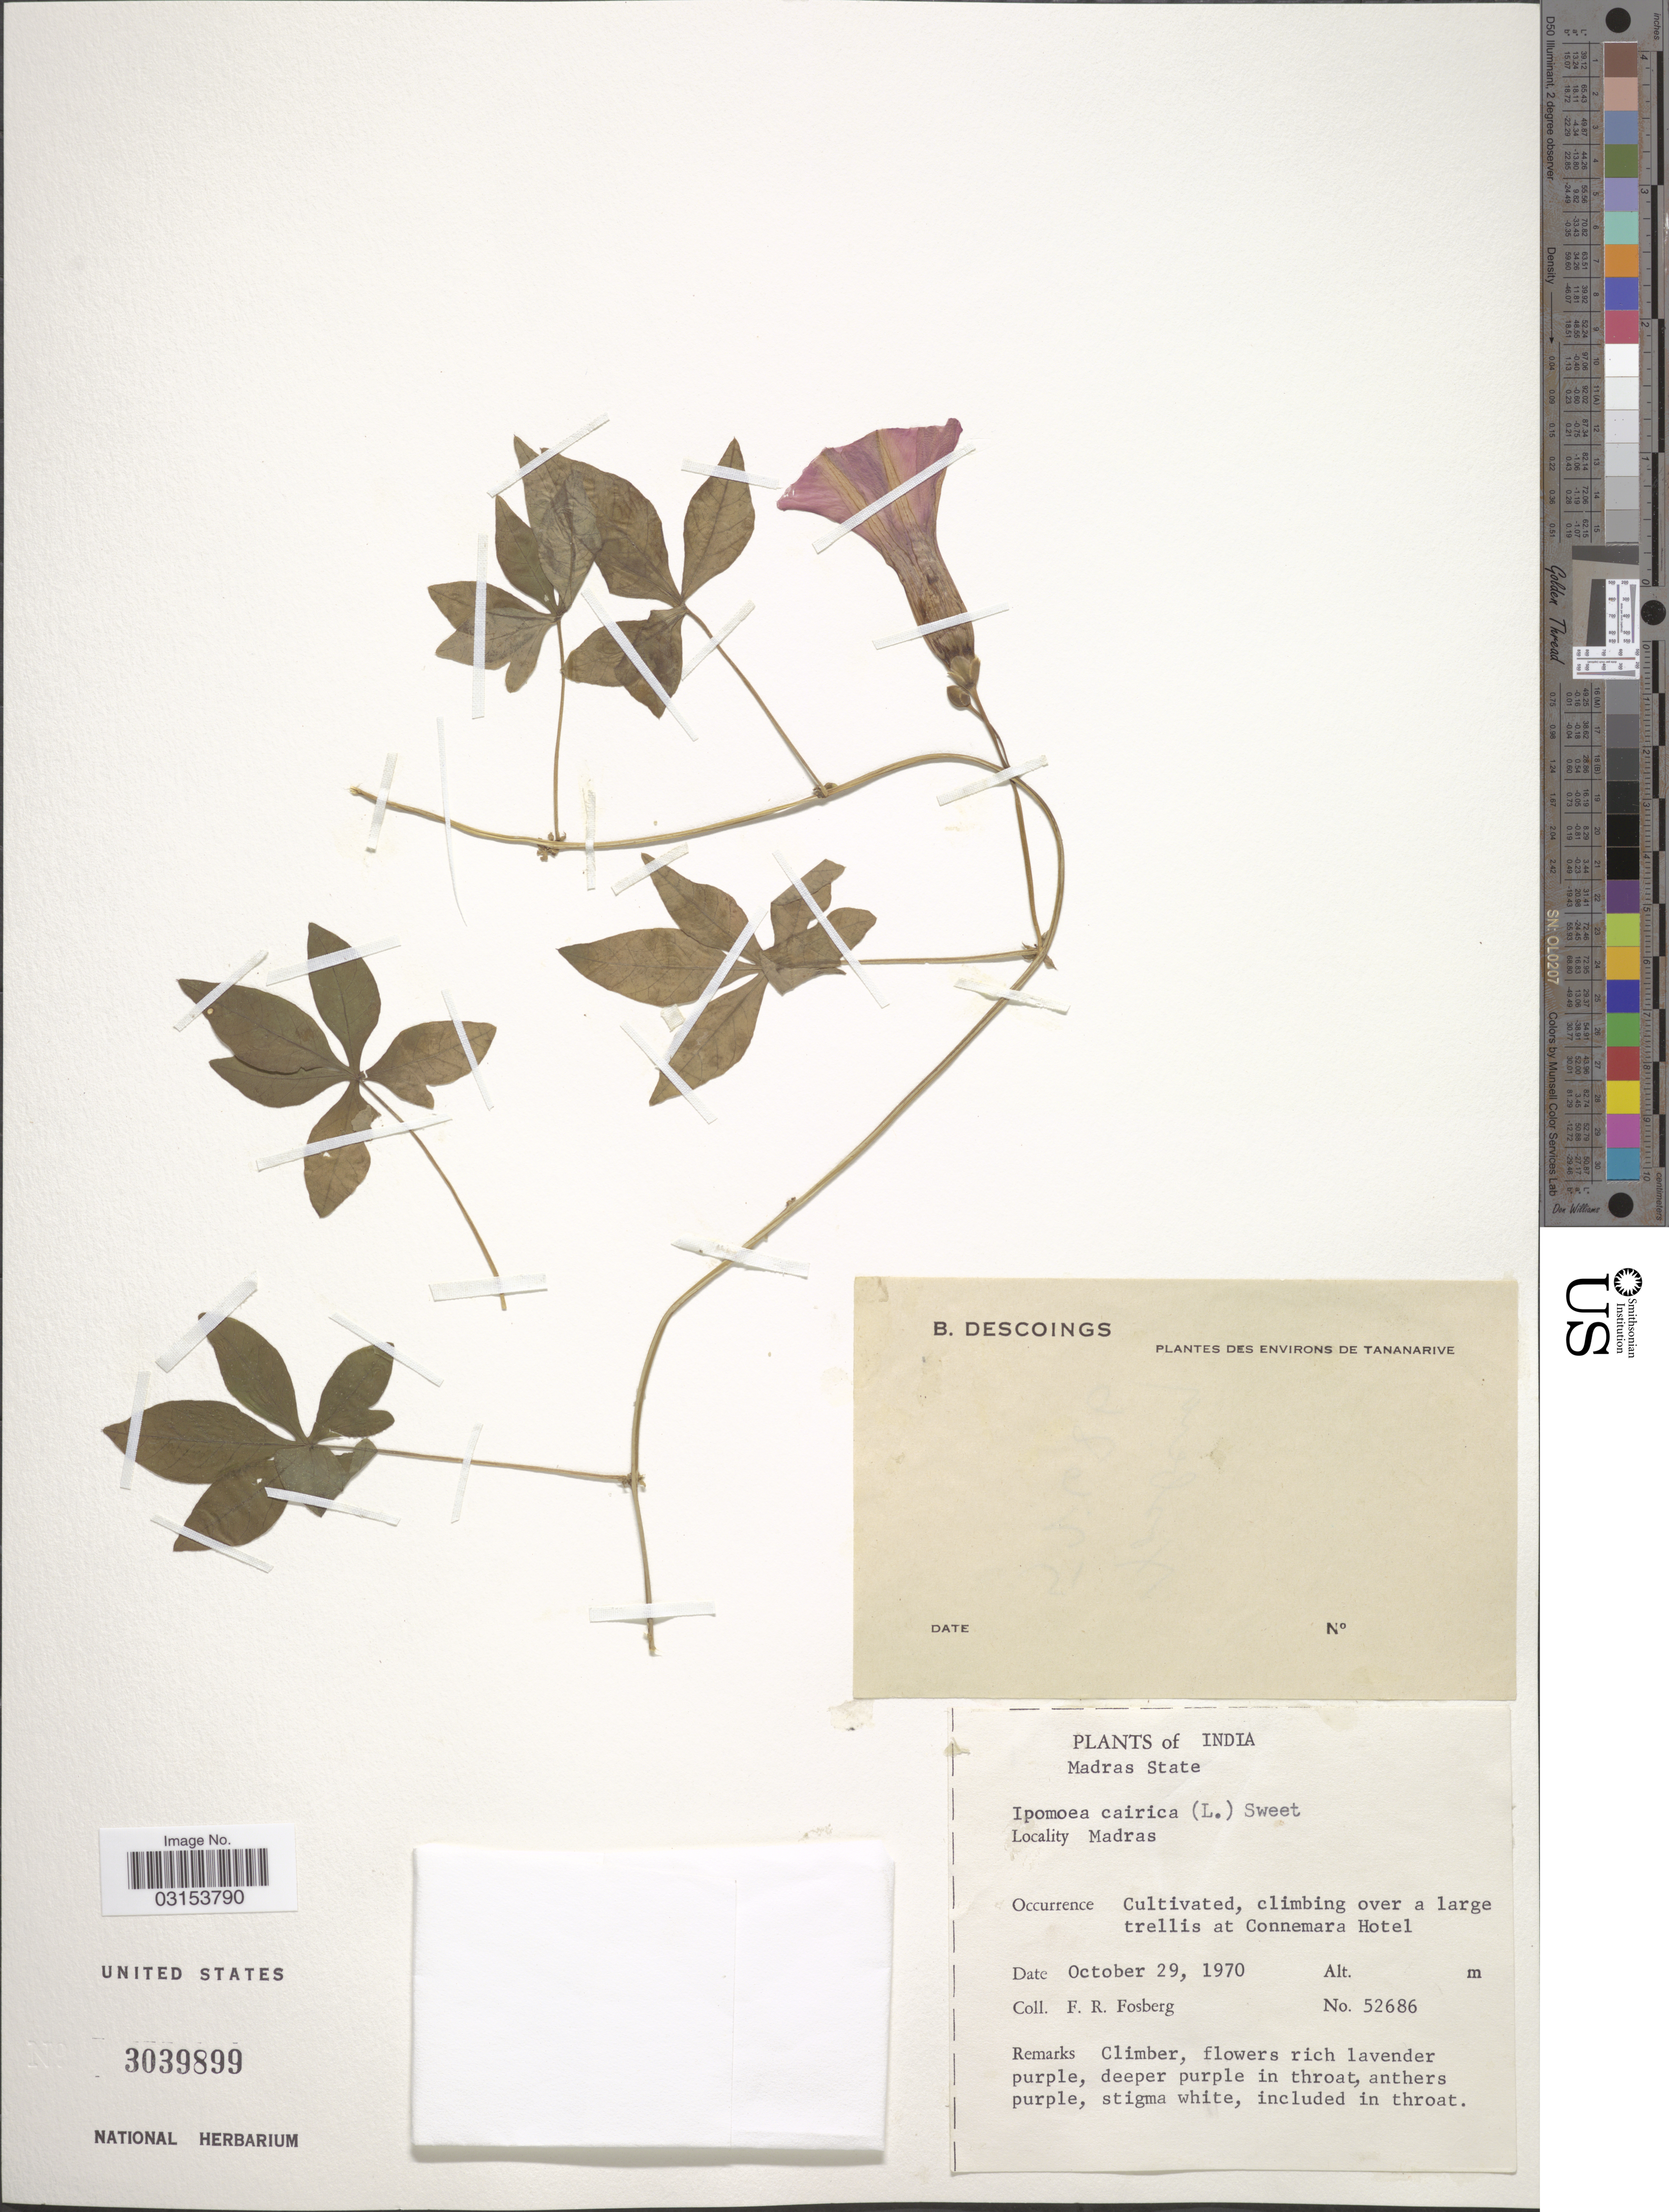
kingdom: Plantae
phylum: Tracheophyta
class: Magnoliopsida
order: Solanales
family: Convolvulaceae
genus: Ipomoea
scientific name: Ipomoea cairica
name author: (L.) Sweet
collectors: F. R. Fosberg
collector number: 52686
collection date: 1970-10-29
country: India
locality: Madras State, Madras. Climbing over a large trellis at Connemara Hotel.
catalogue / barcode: US 3039899